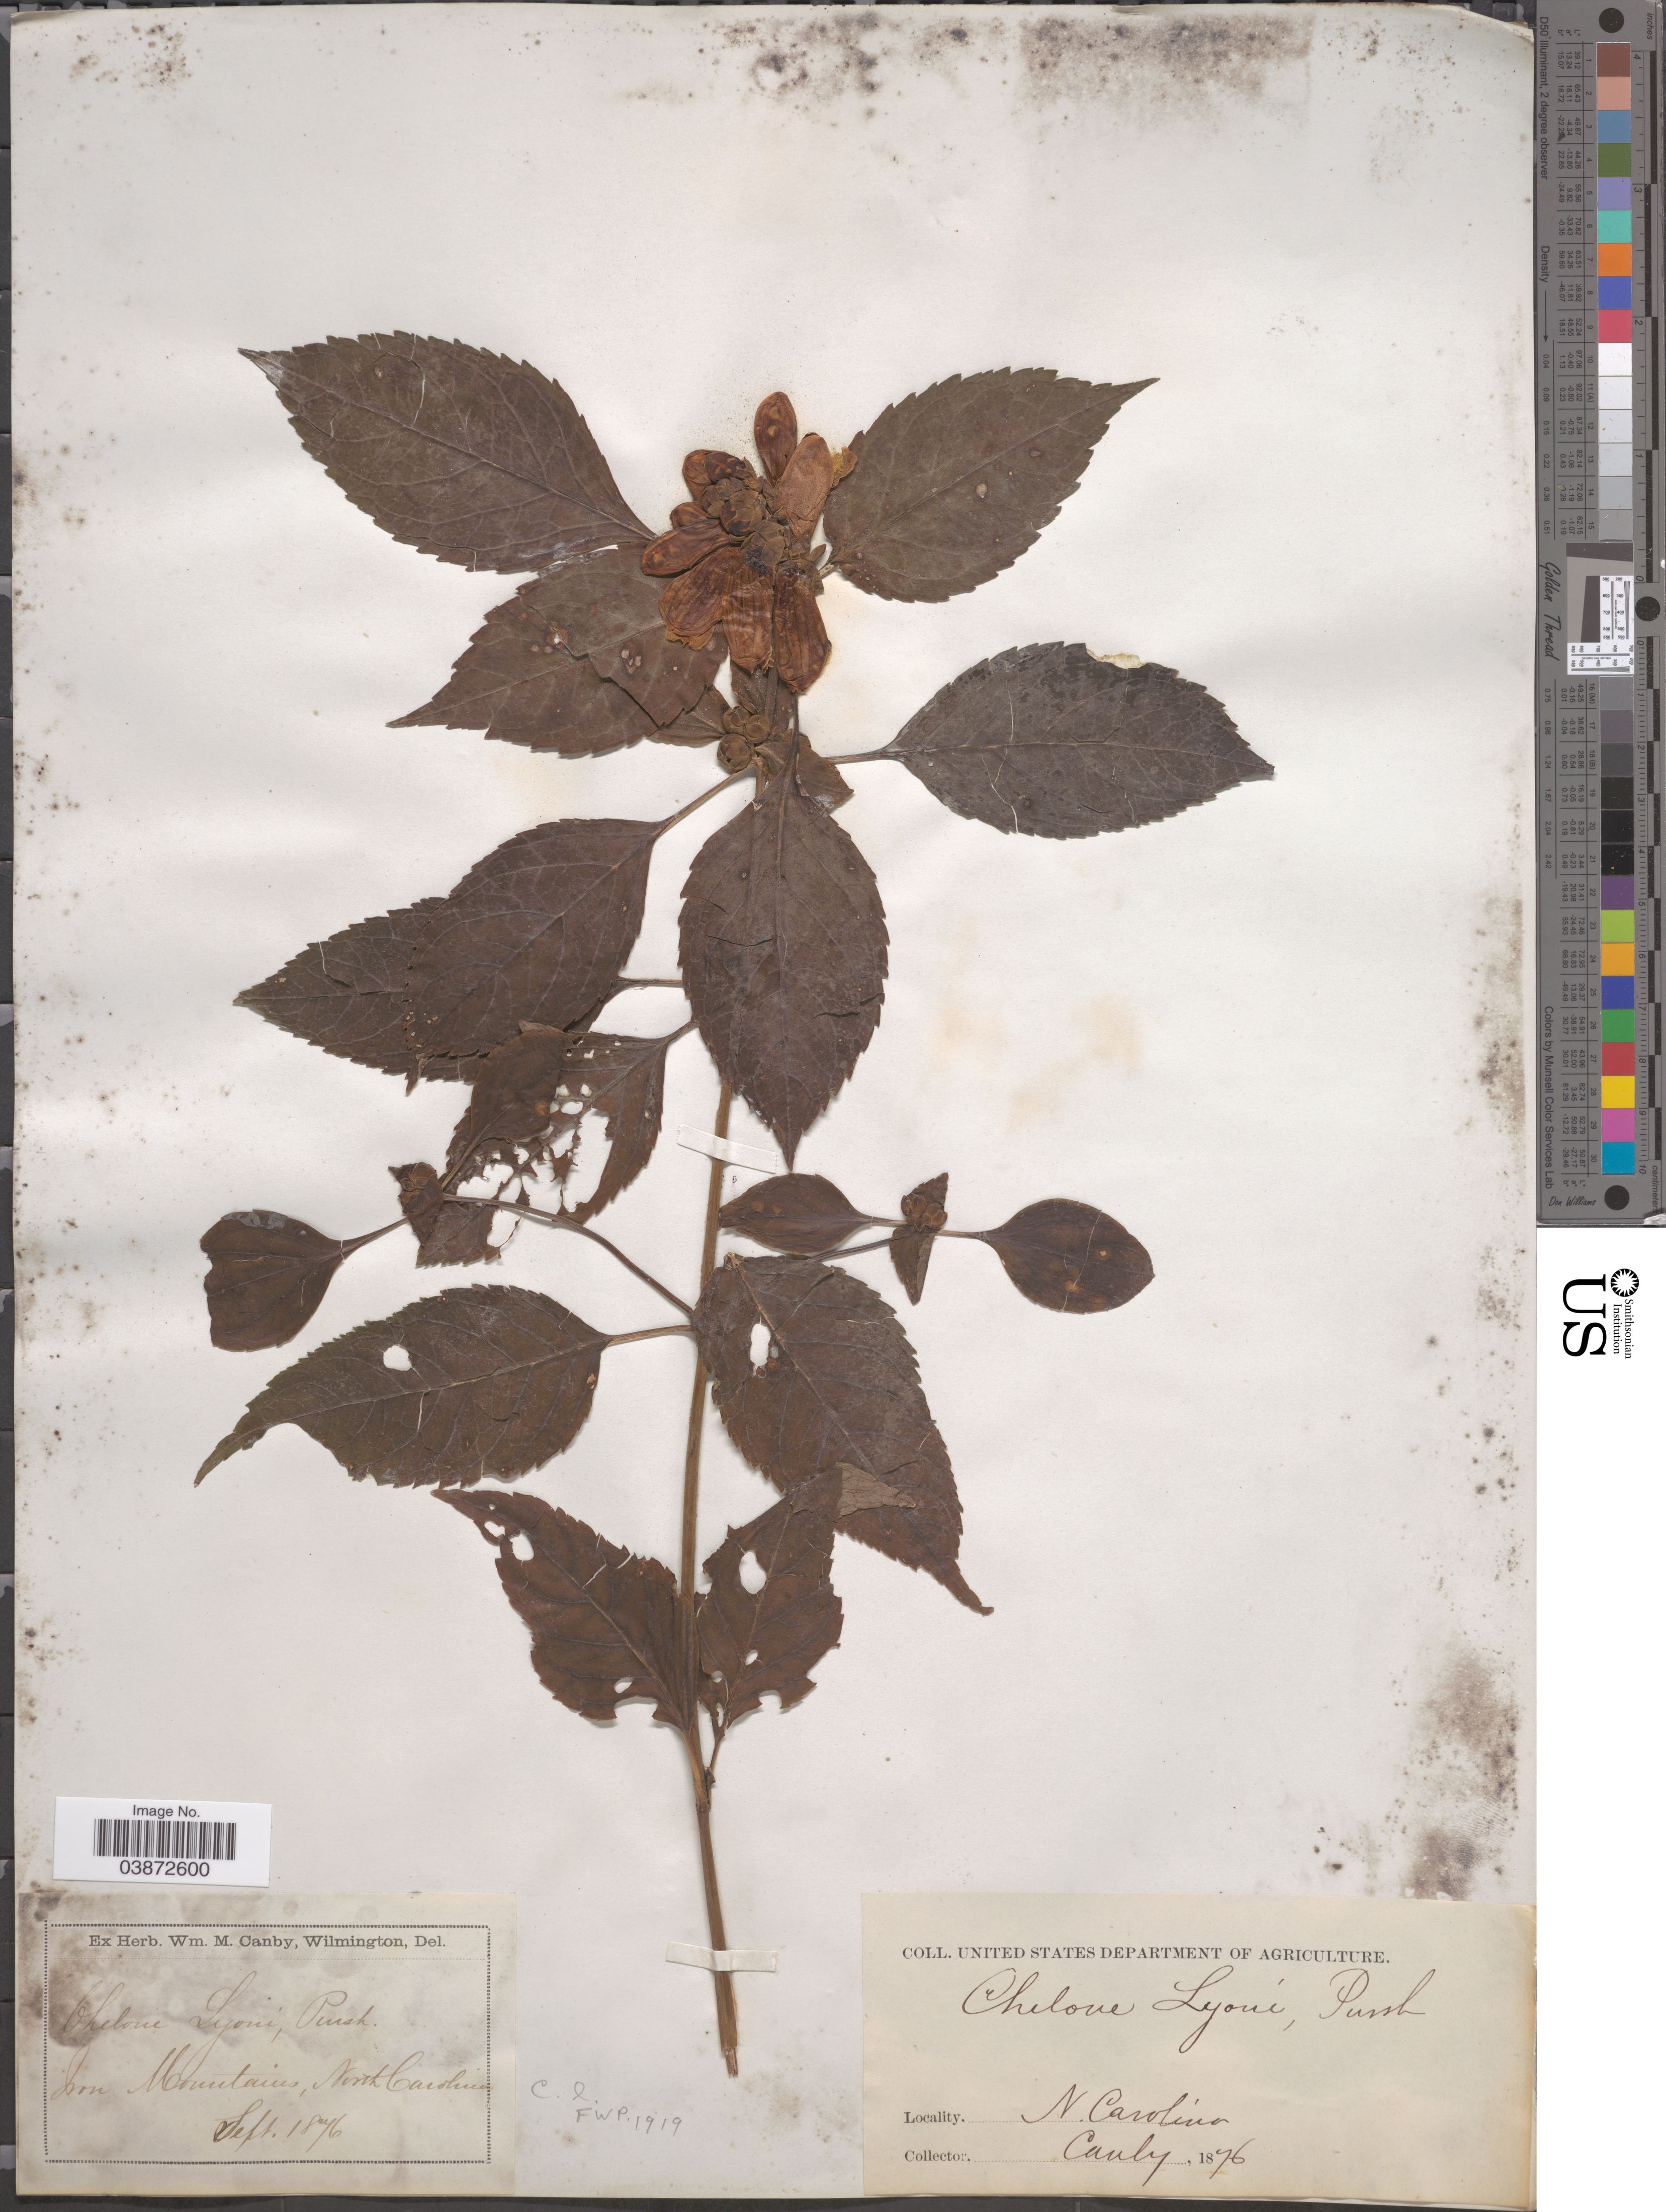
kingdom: Plantae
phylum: Tracheophyta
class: Magnoliopsida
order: Lamiales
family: Plantaginaceae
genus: Chelone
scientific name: Chelone lyonii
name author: Pursh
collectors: W. Canby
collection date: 1876-09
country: United States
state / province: North Carolina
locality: Iron Mountains.